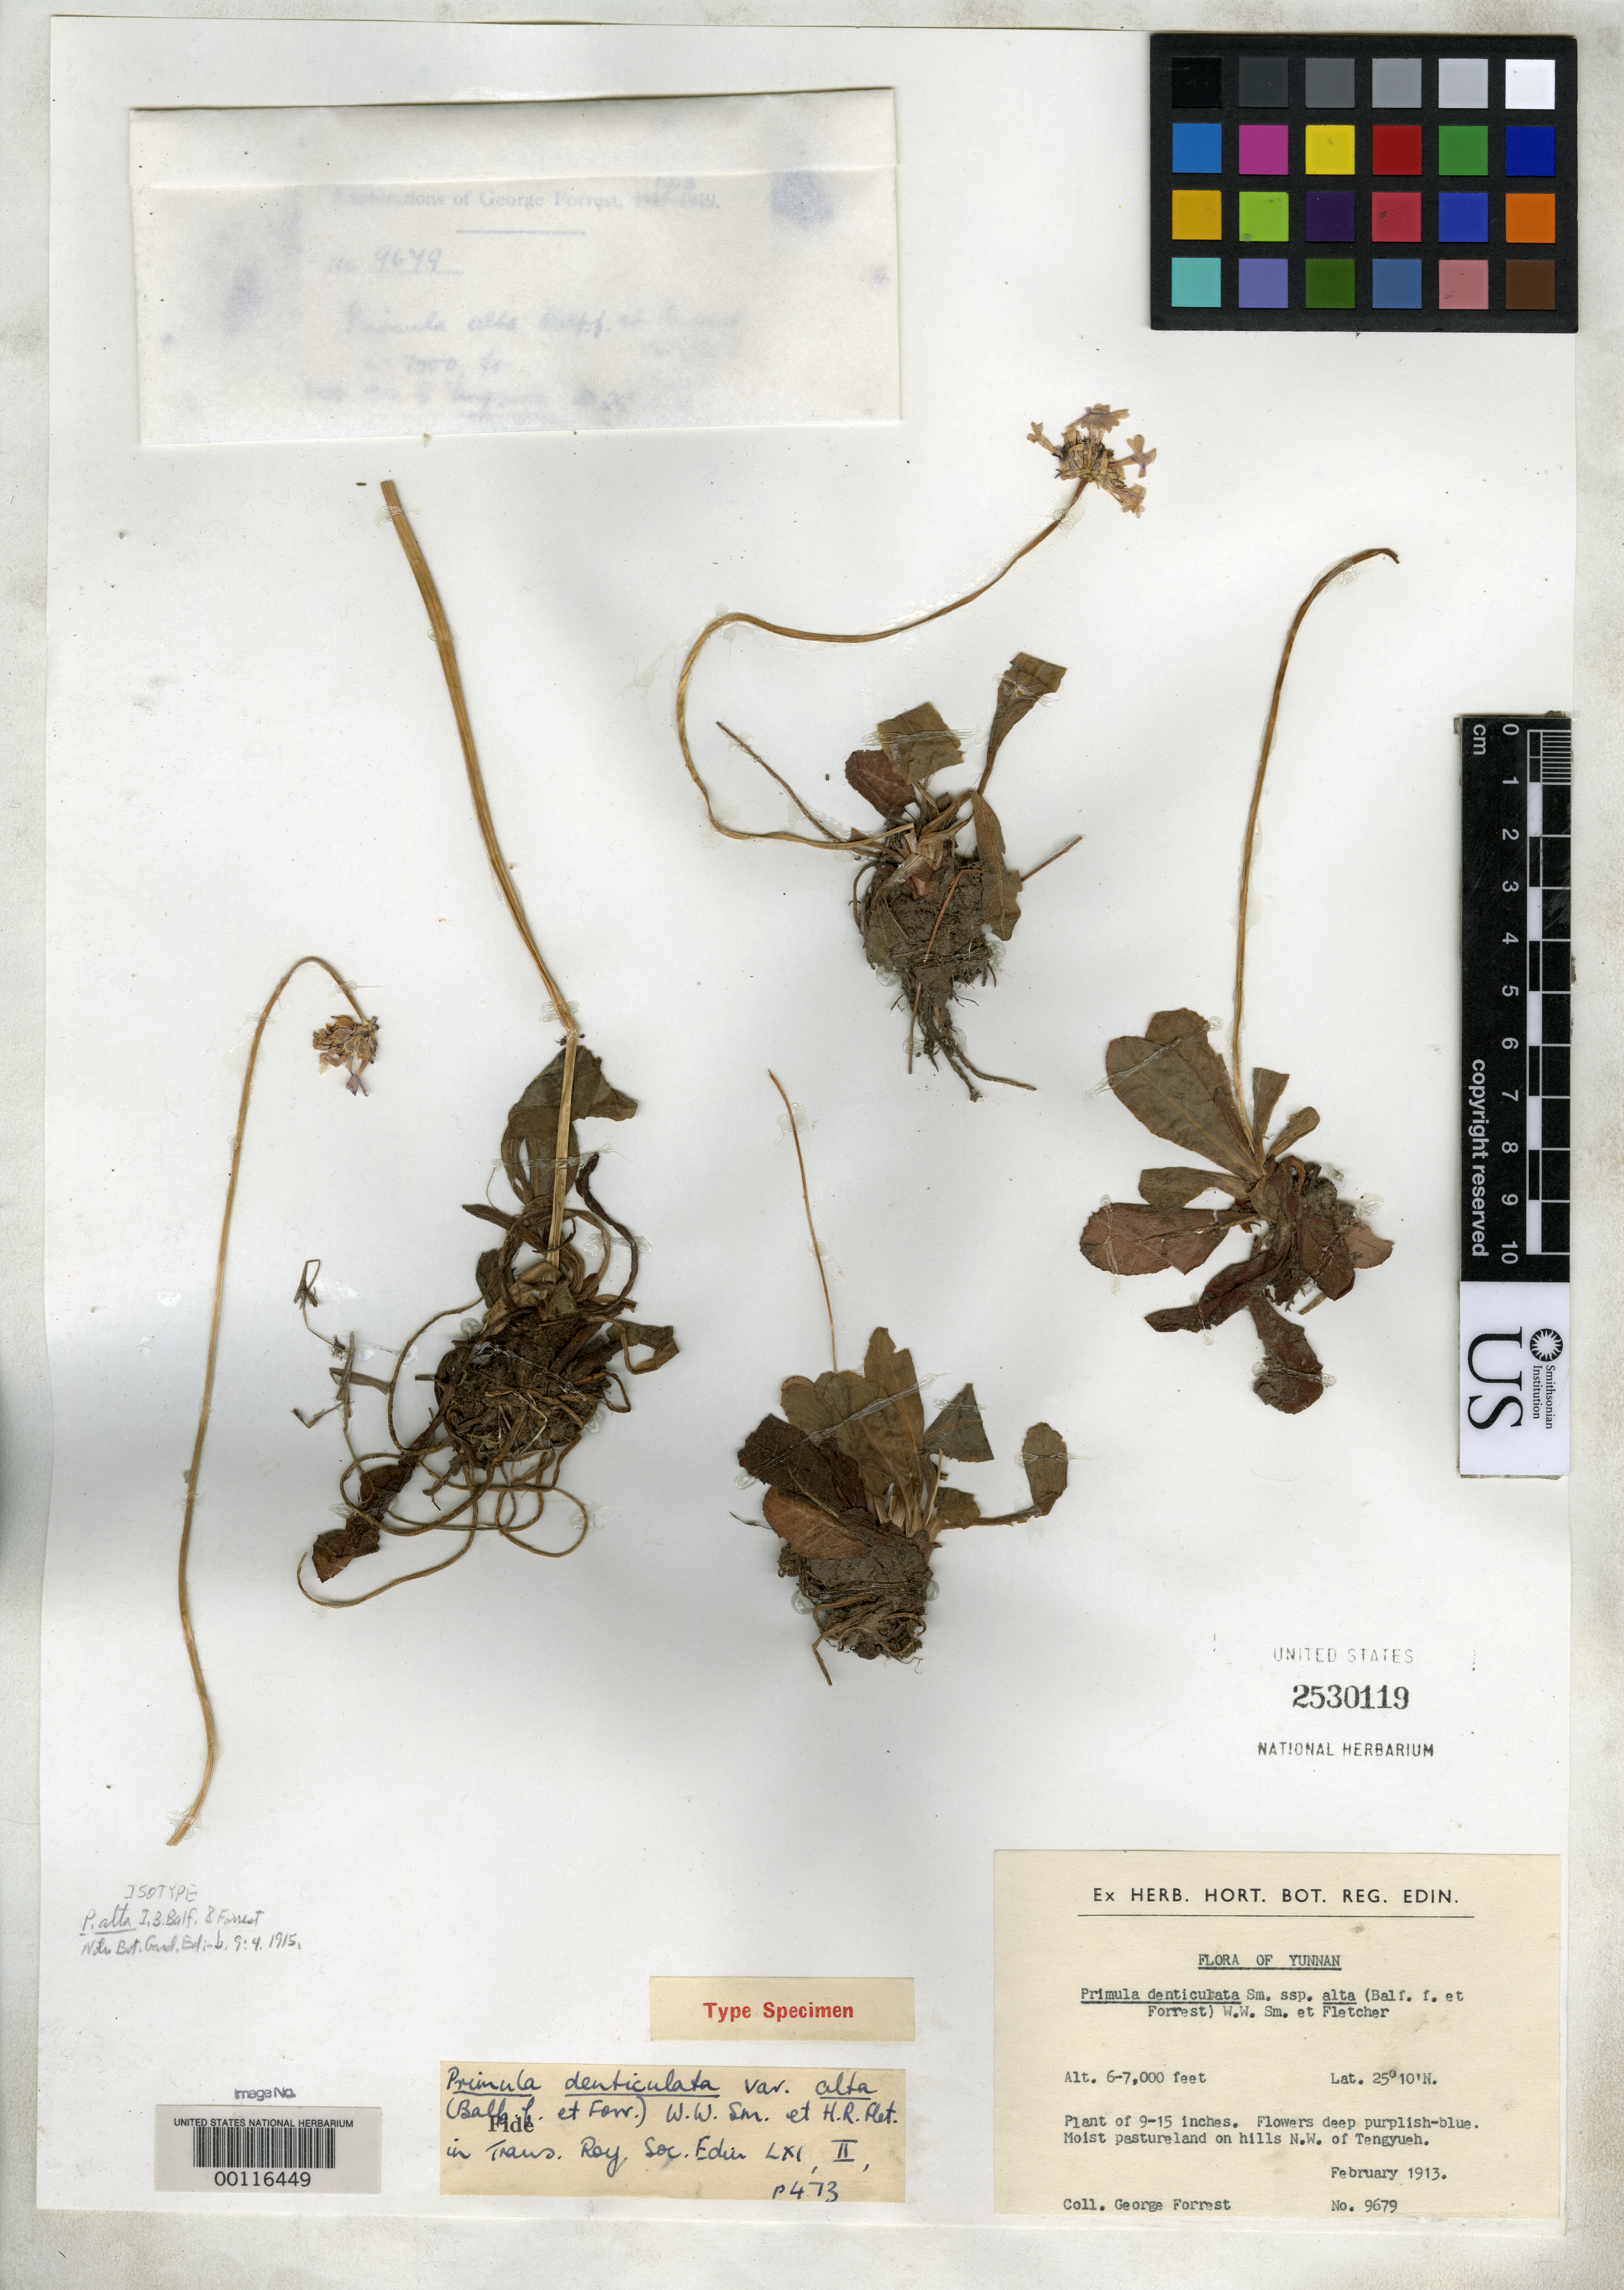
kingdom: Plantae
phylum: Tracheophyta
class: Magnoliopsida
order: Ericales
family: Primulaceae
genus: Primula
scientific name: Primula alta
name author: Balf. f. & Forrest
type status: Isotype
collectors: G. Forrest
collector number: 9679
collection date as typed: Feb 1913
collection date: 1913-02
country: China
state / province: Yunnan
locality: Northwest of Tengyueh.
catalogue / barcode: US 2530119